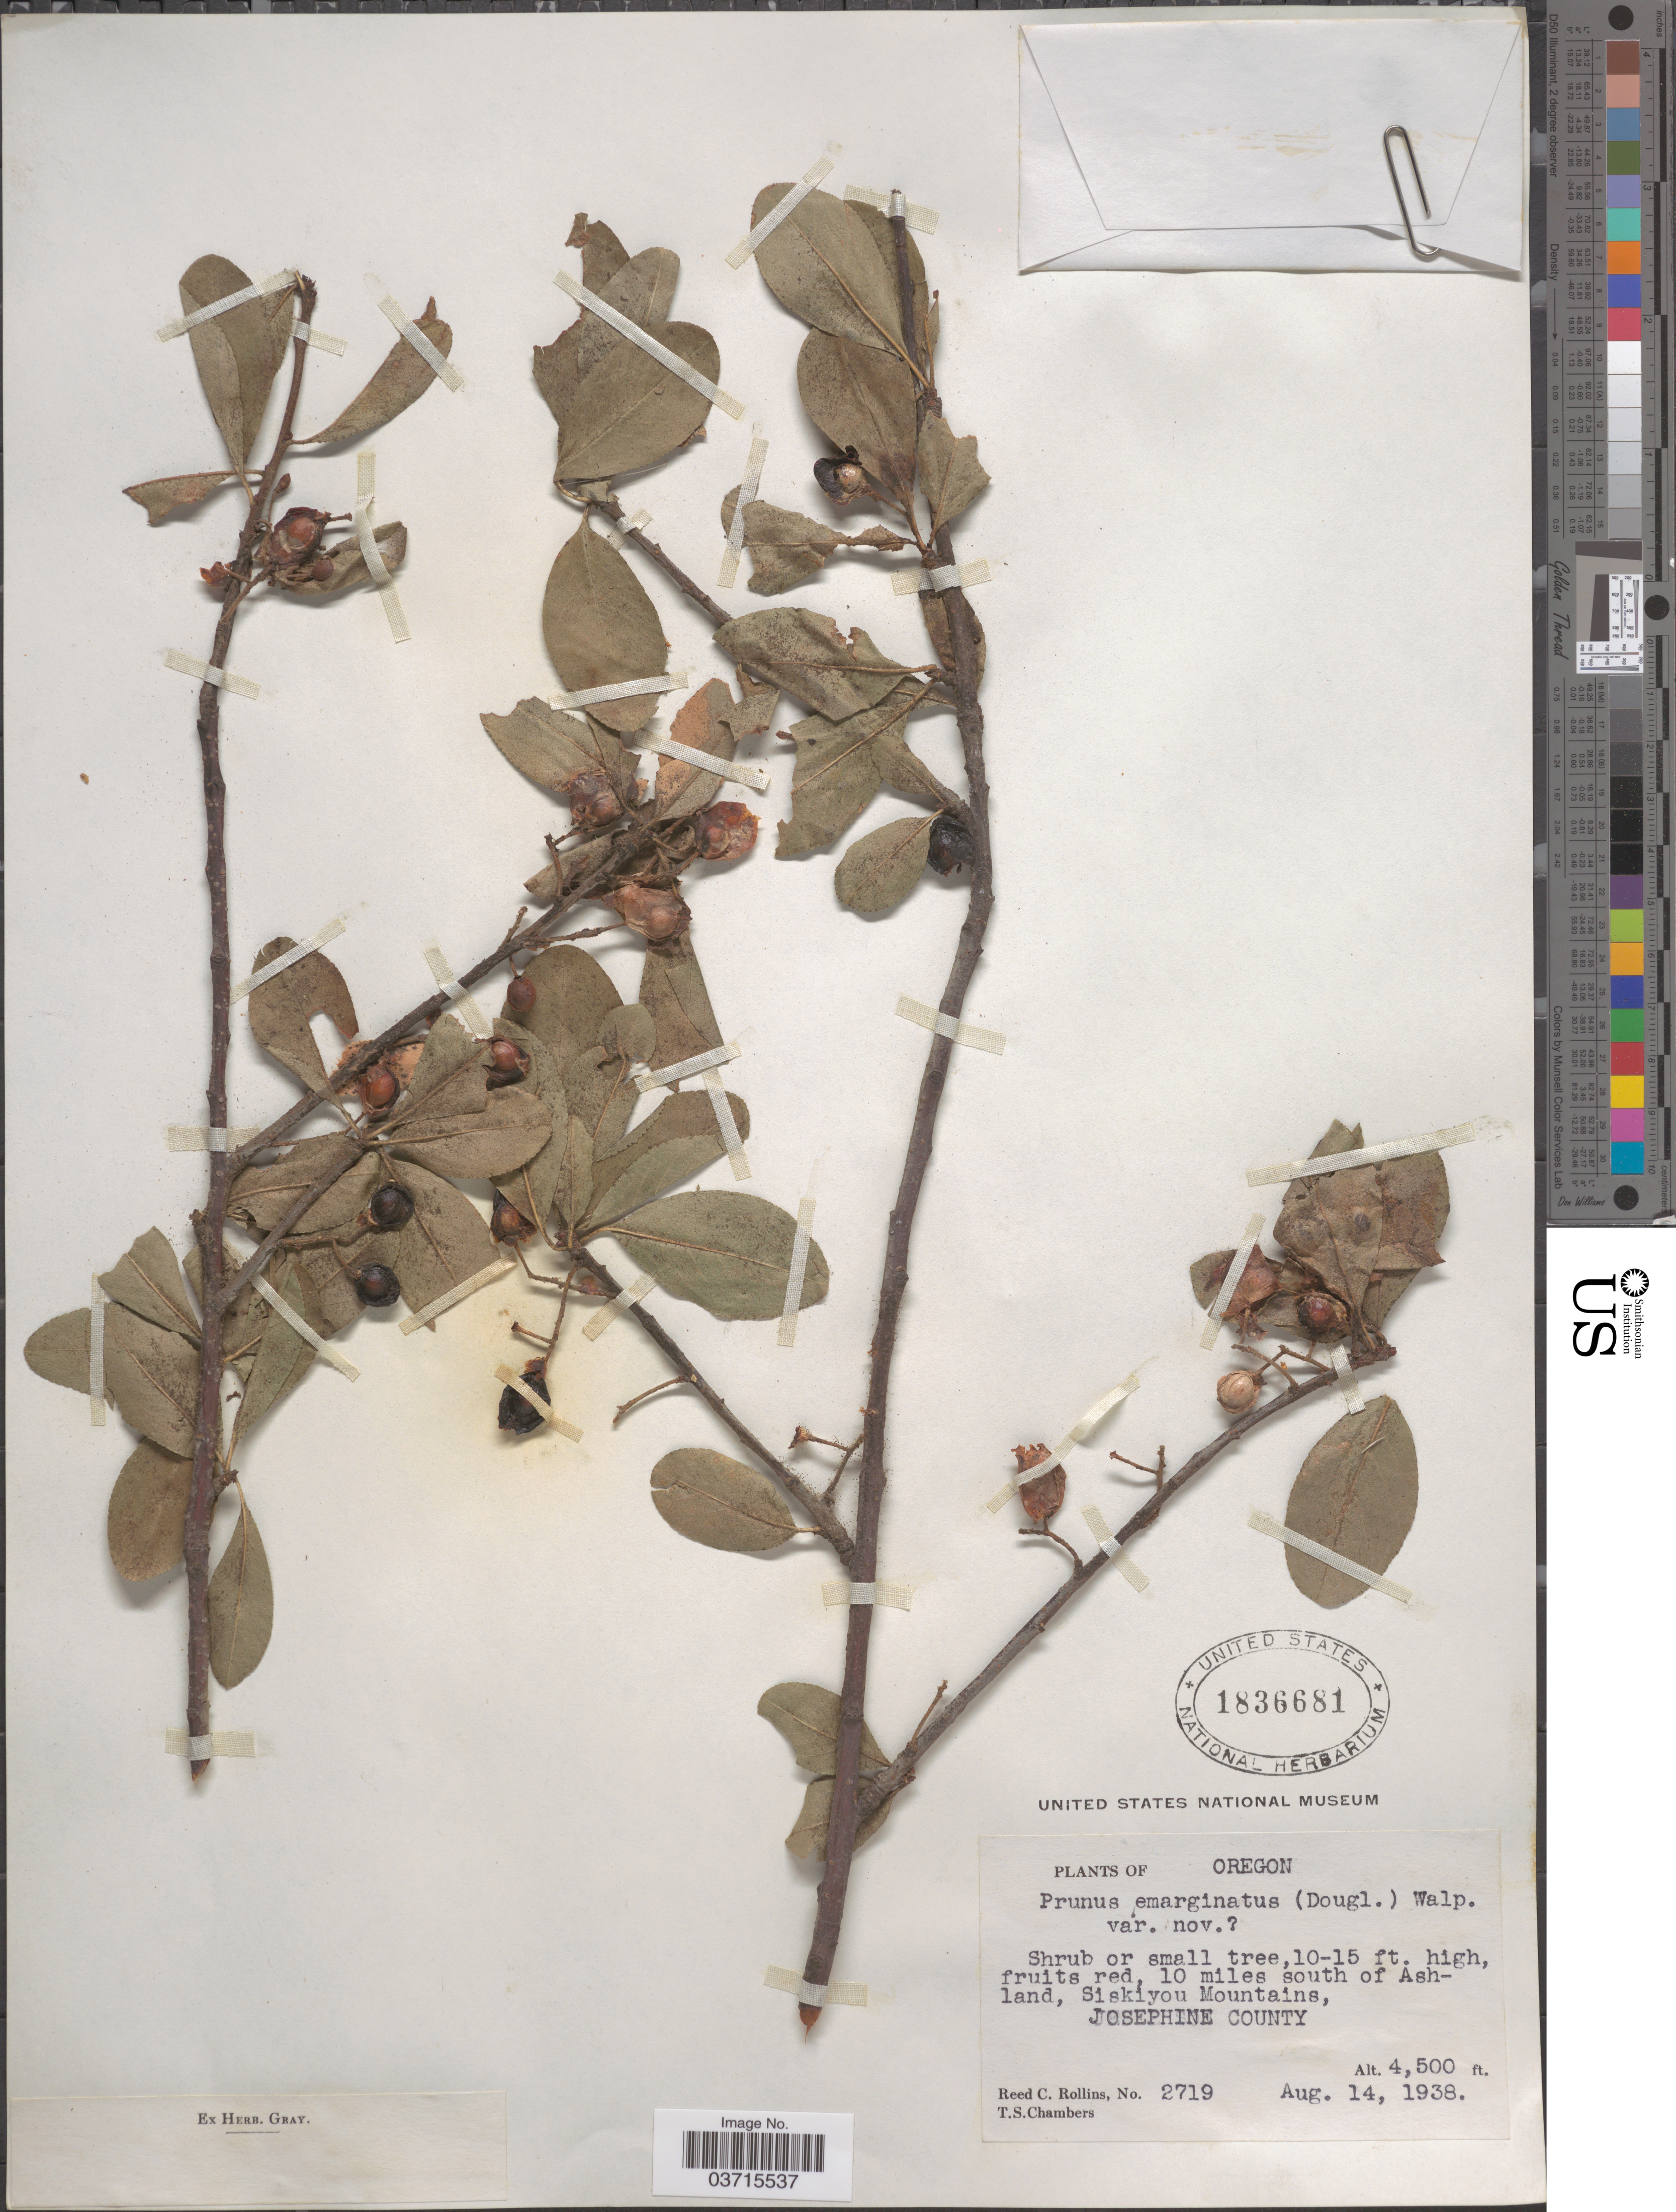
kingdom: Plantae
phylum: Tracheophyta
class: Magnoliopsida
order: Rosales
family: Rosaceae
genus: Prunus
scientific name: Prunus emarginata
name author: (Douglas ex Hook.) Eaton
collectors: R. C. Rollins & T. Chambers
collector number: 2719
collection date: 1938-08-14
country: United States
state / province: Oregon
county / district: Josephine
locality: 10 miles south of Ashland, Siskiyou Mountains, Josephine County.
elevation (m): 1372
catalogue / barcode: US 1836681